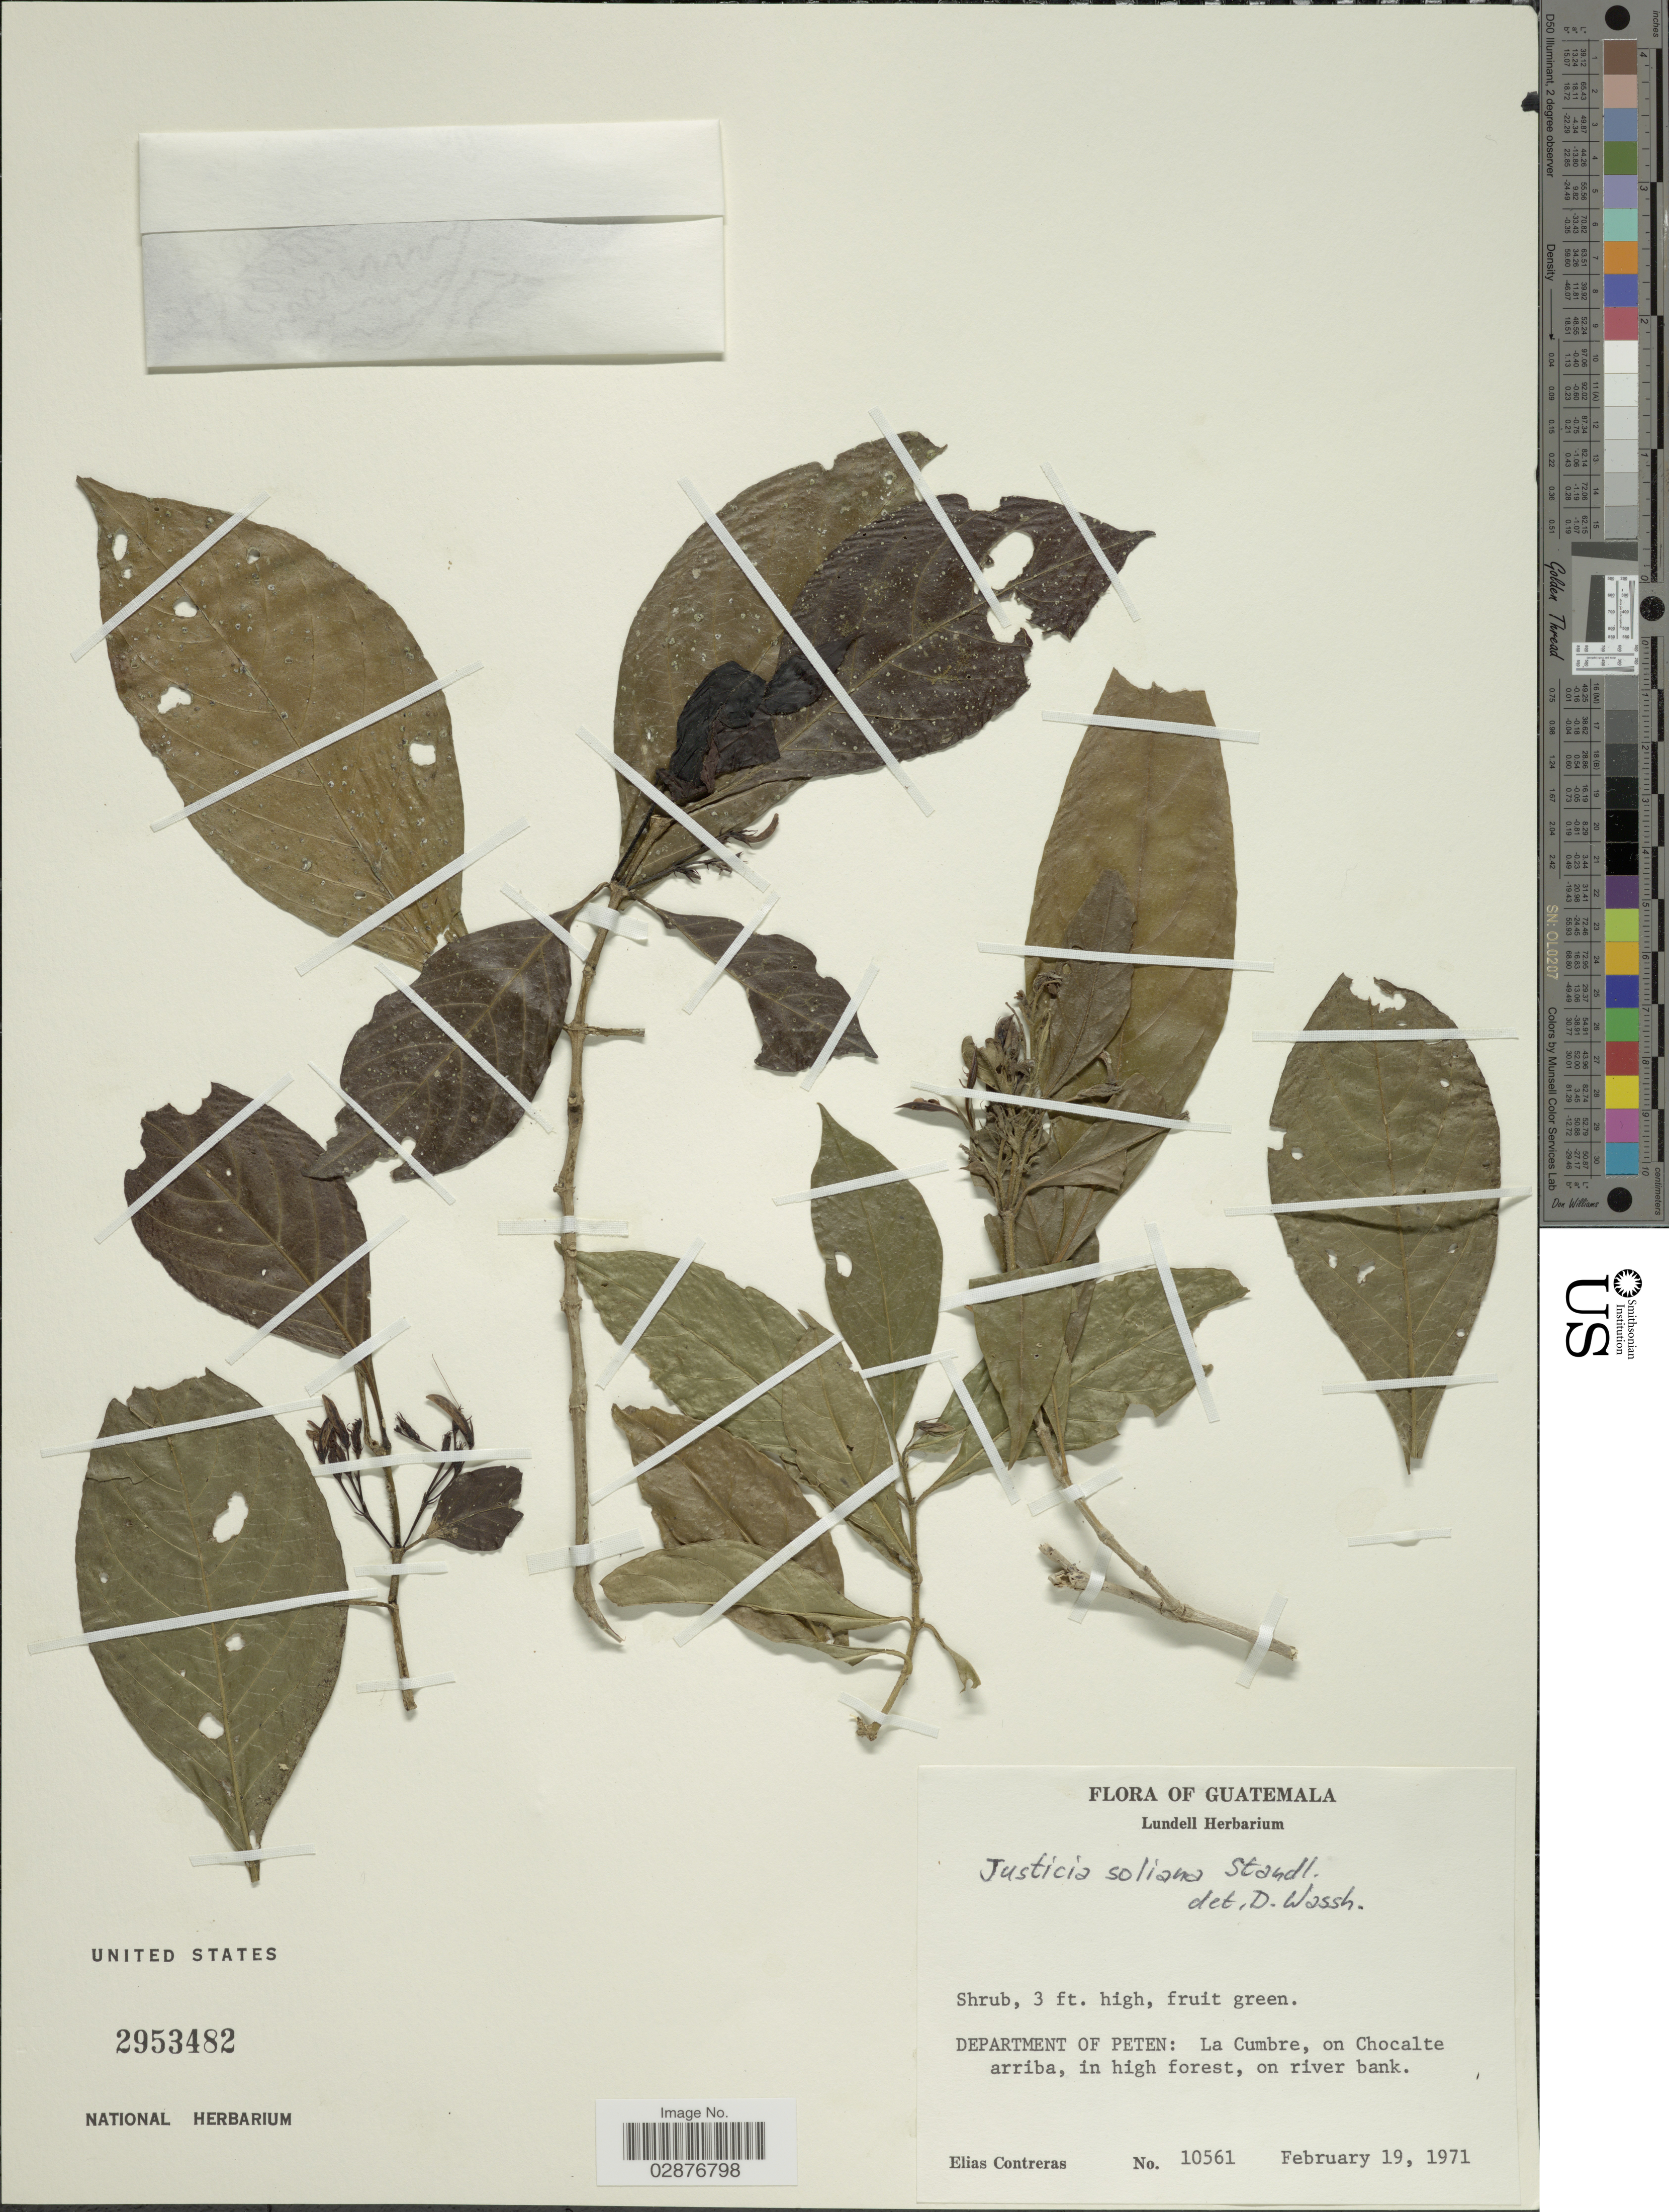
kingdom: Plantae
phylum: Tracheophyta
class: Magnoliopsida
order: Lamiales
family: Acanthaceae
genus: Justicia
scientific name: Justicia pilifera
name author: D.N. Gibson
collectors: E. Contreras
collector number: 10561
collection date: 1971-02-19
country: Guatemala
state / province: El Petén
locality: Department of Peten: La Cumbre, on Chocalte arriba, in high forest,on river bank.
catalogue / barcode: US 2953482